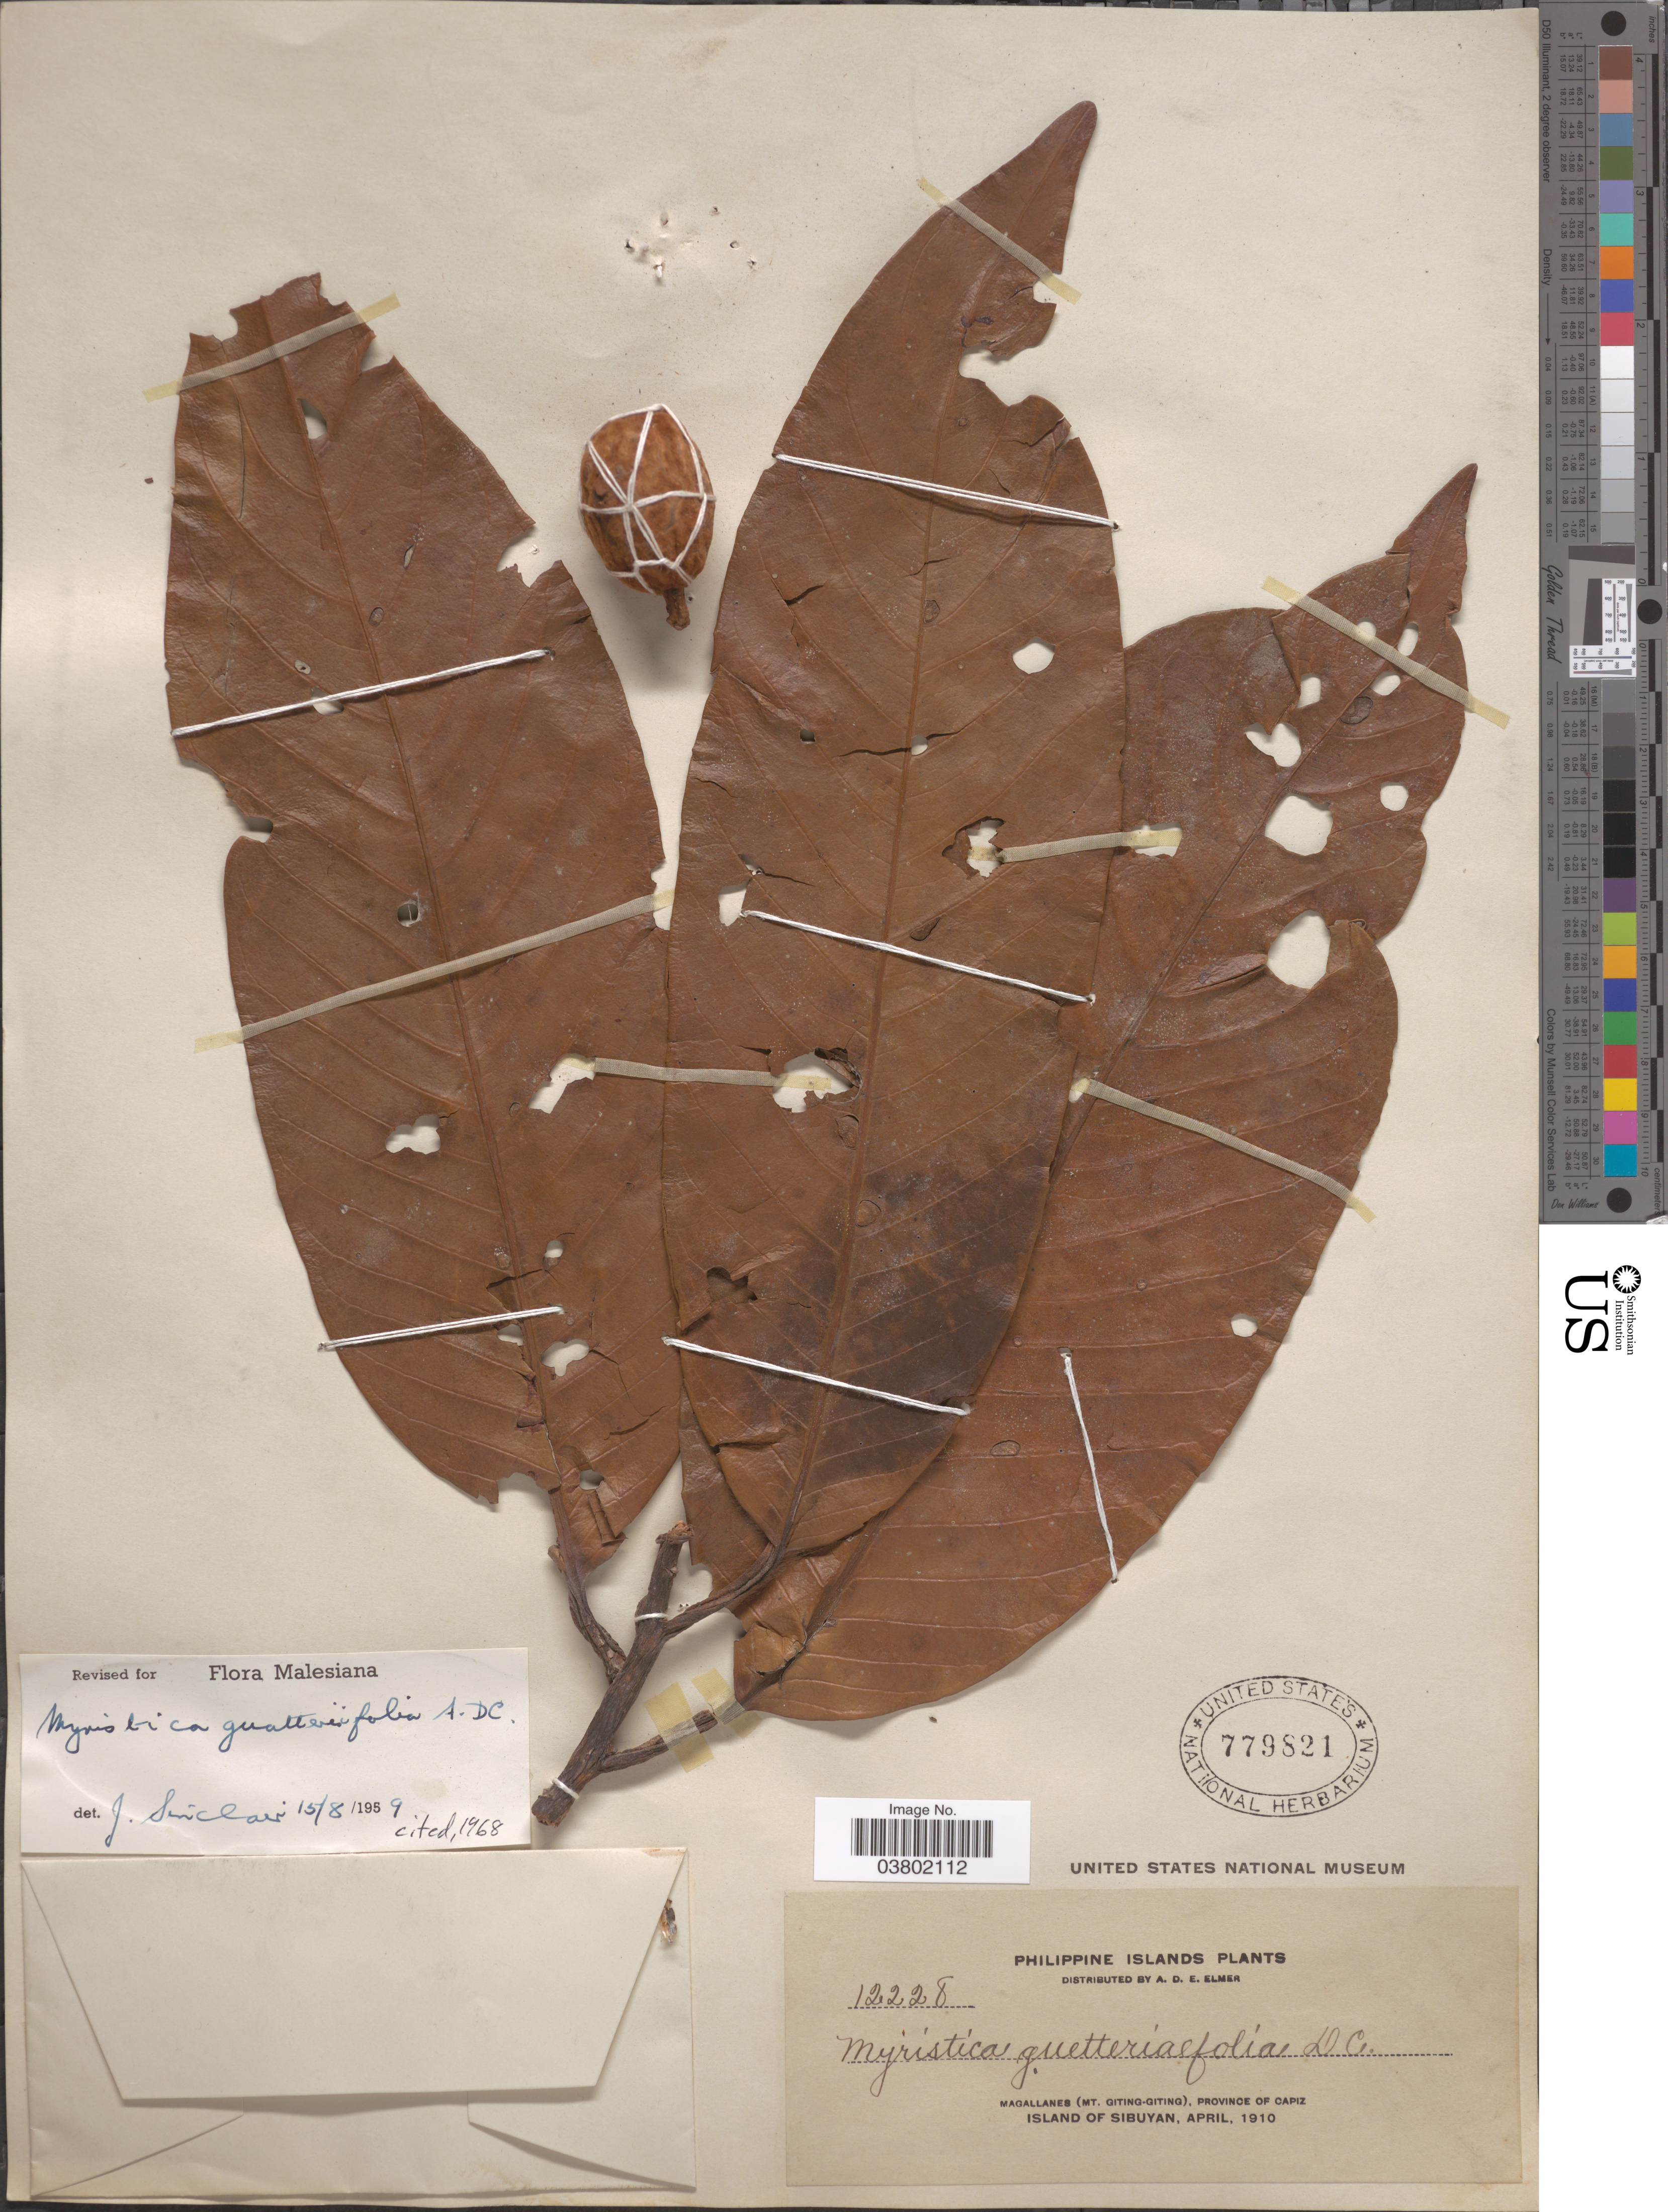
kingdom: Plantae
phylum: Tracheophyta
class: Magnoliopsida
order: Magnoliales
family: Myristicaceae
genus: Myristica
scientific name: Myristica guatteriifolia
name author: A. DC.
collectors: A. D. E. Elmer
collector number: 12228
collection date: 1910-04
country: Philippines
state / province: Western Visayas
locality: Philippine Islands. Magallanes (Mt. Giting-Giting), Province of Capiz, Island of Sibuyan.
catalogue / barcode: US 779821